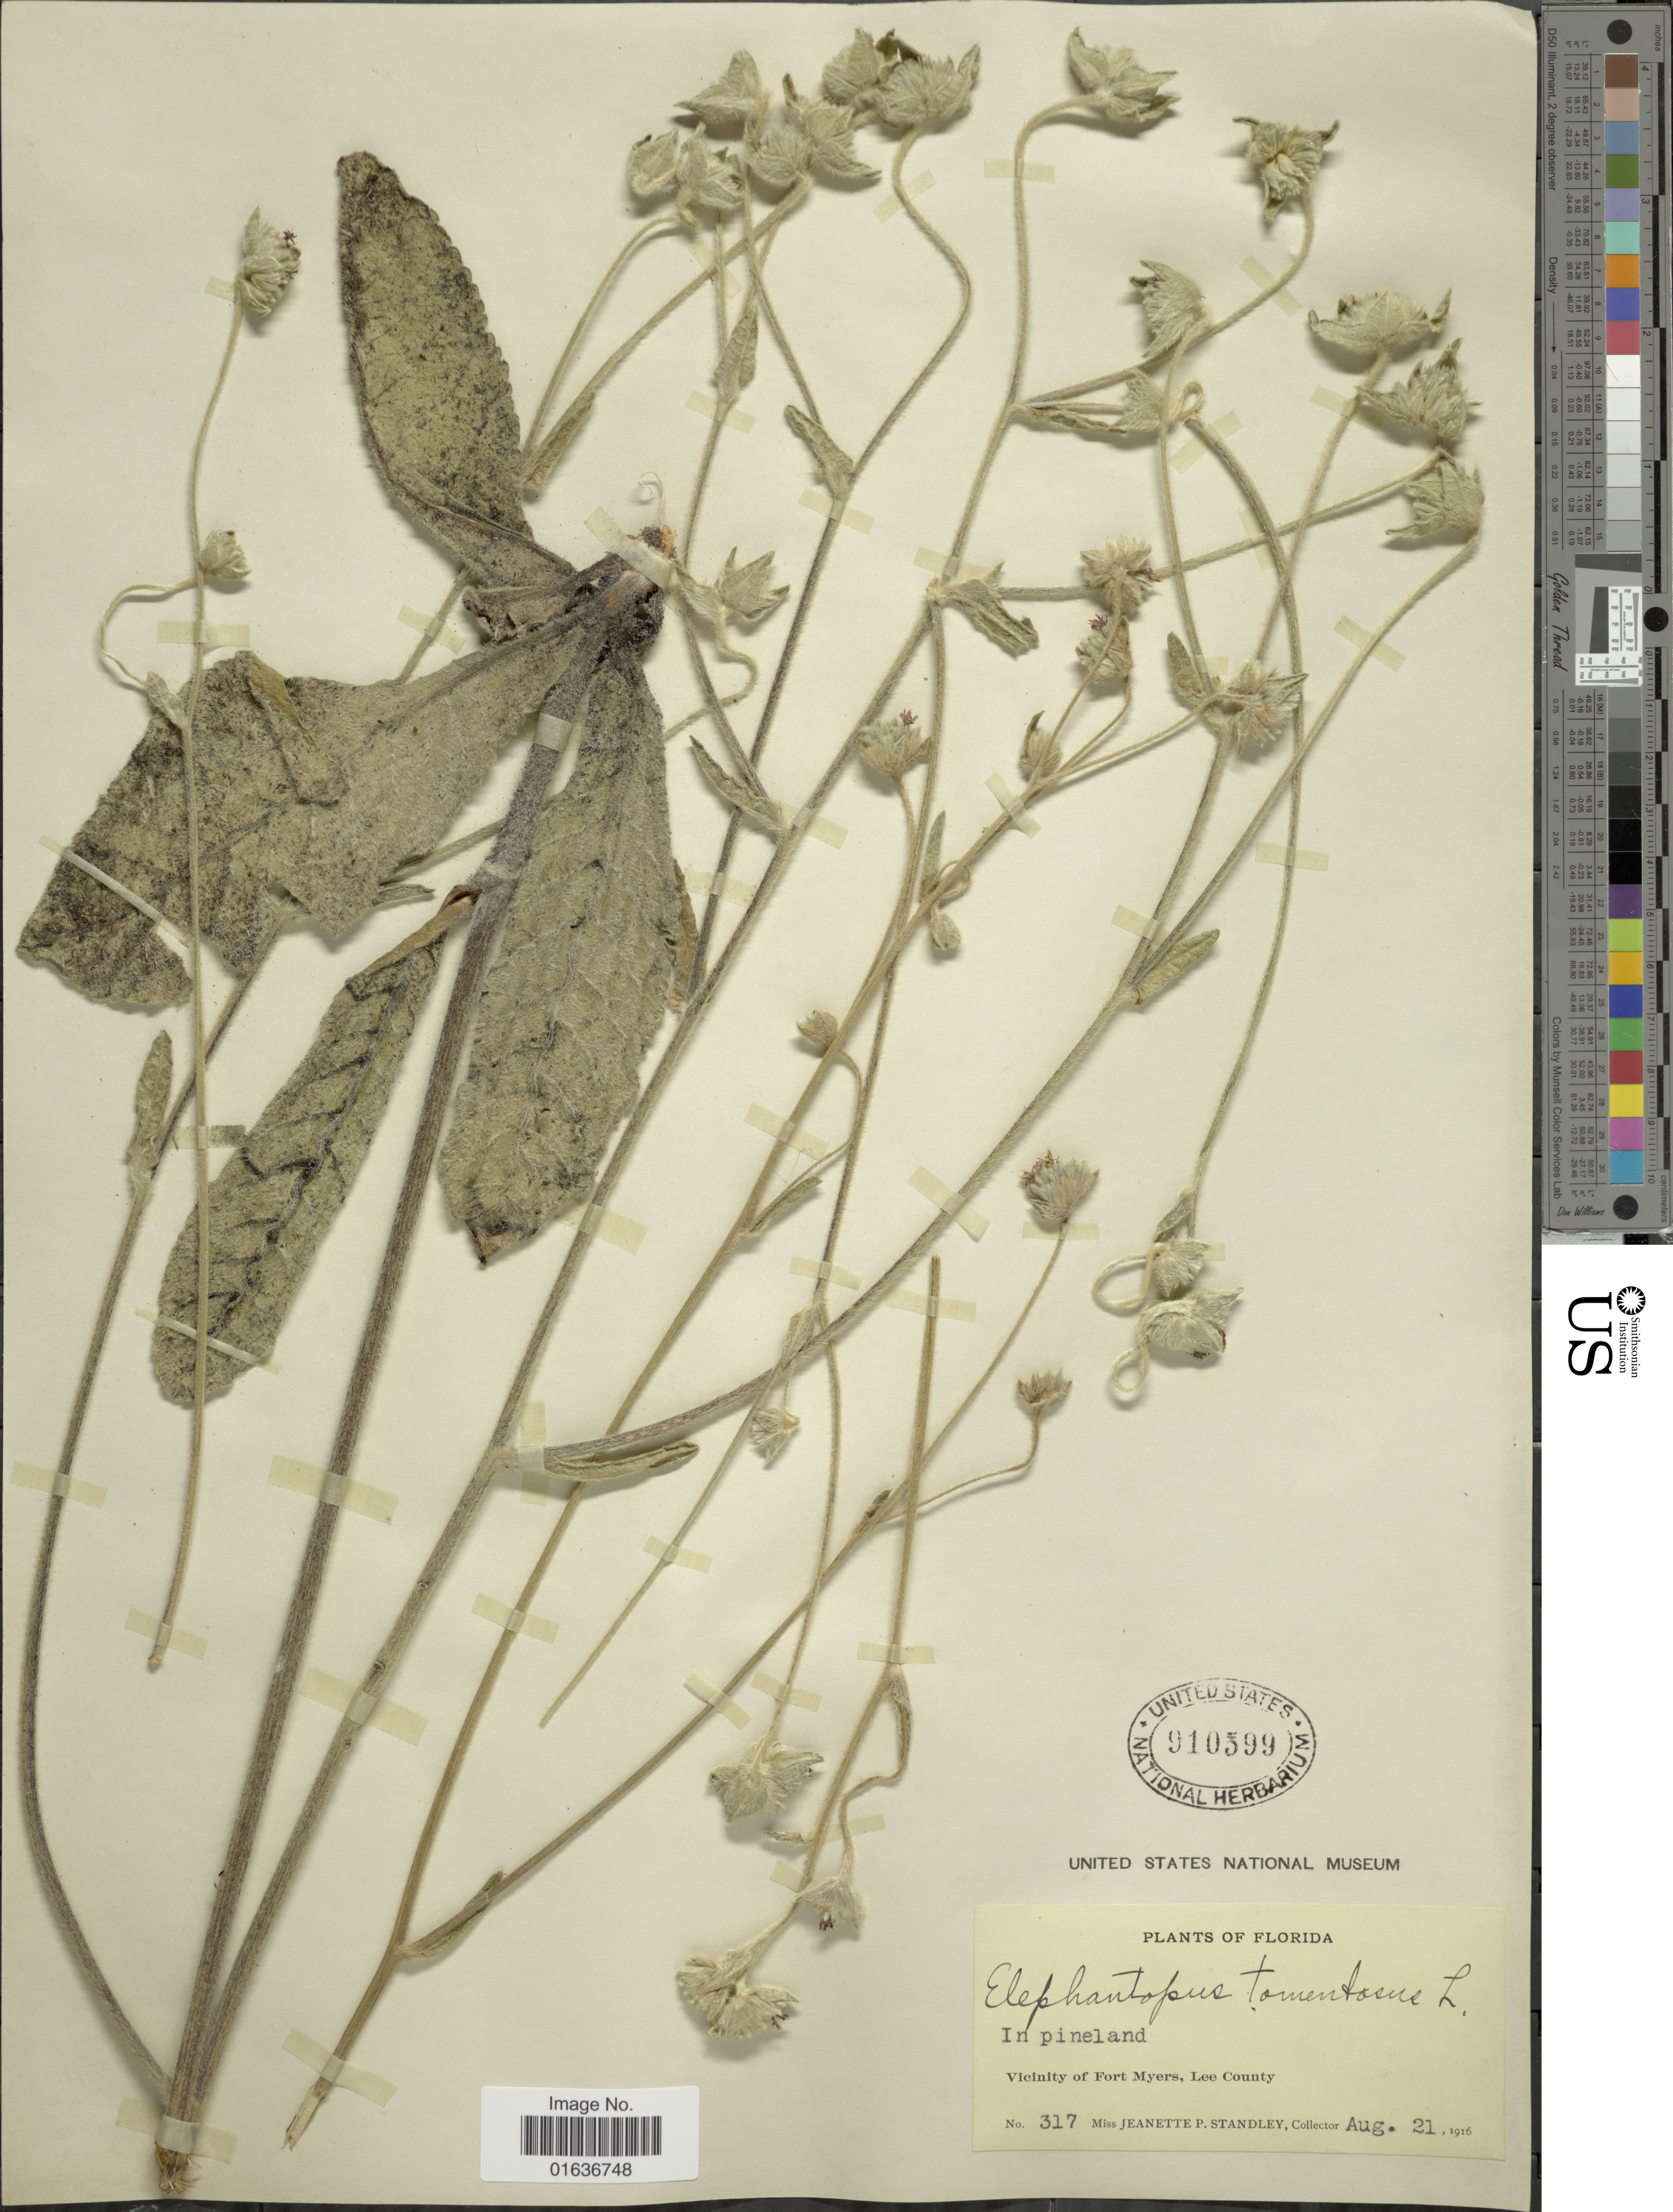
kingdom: Plantae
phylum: Tracheophyta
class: Magnoliopsida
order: Asterales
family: Asteraceae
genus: Elephantopus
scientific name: Elephantopus tomentosus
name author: L.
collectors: J. P. Standley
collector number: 317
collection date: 1916-08-21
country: United States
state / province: Florida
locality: Vicinity of Fort Myers,Lee County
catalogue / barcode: US 910599